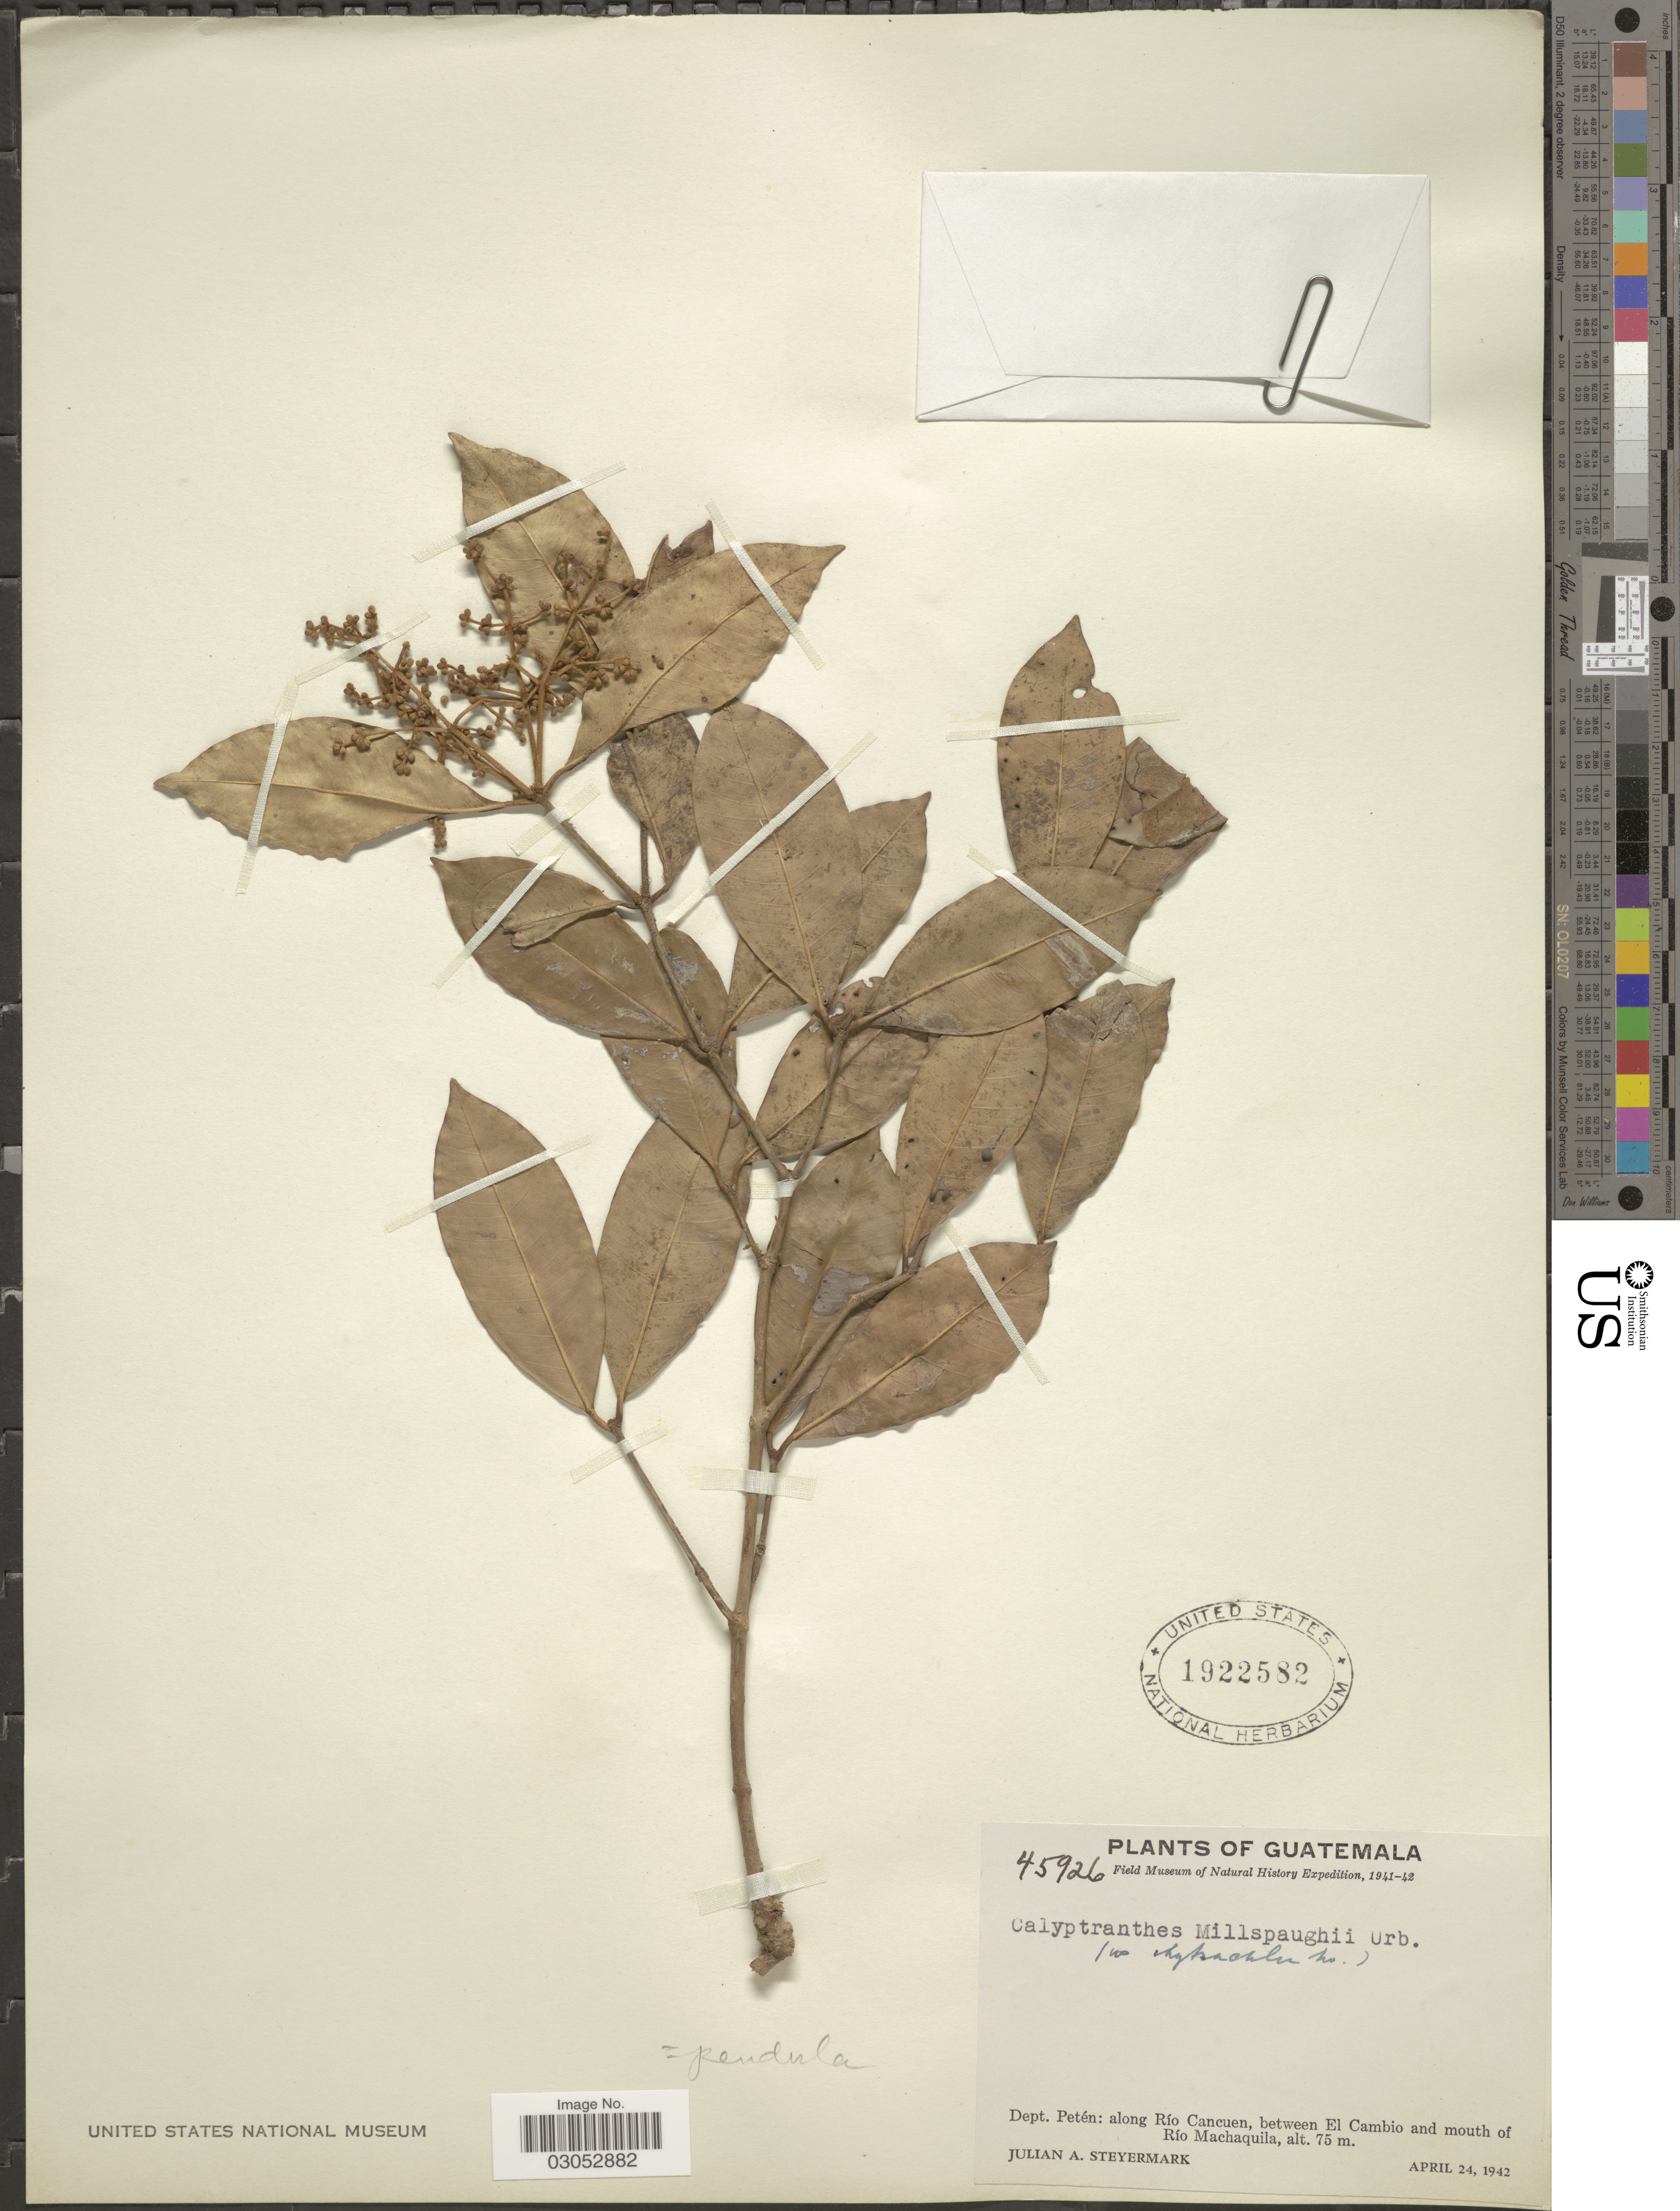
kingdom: Plantae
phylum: Tracheophyta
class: Magnoliopsida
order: Myrtales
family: Myrtaceae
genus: Myrcia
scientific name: Myrcia pendens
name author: A.R. Lourenço & Sánchez-Cháv.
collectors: J. Steyermark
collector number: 45926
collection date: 1942-04-24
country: Guatemala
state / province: El Petén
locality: Dept. El Petén: along Río Cancuen, between El Cambio and mouth of Río Machaquila.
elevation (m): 75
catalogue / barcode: US 1922582